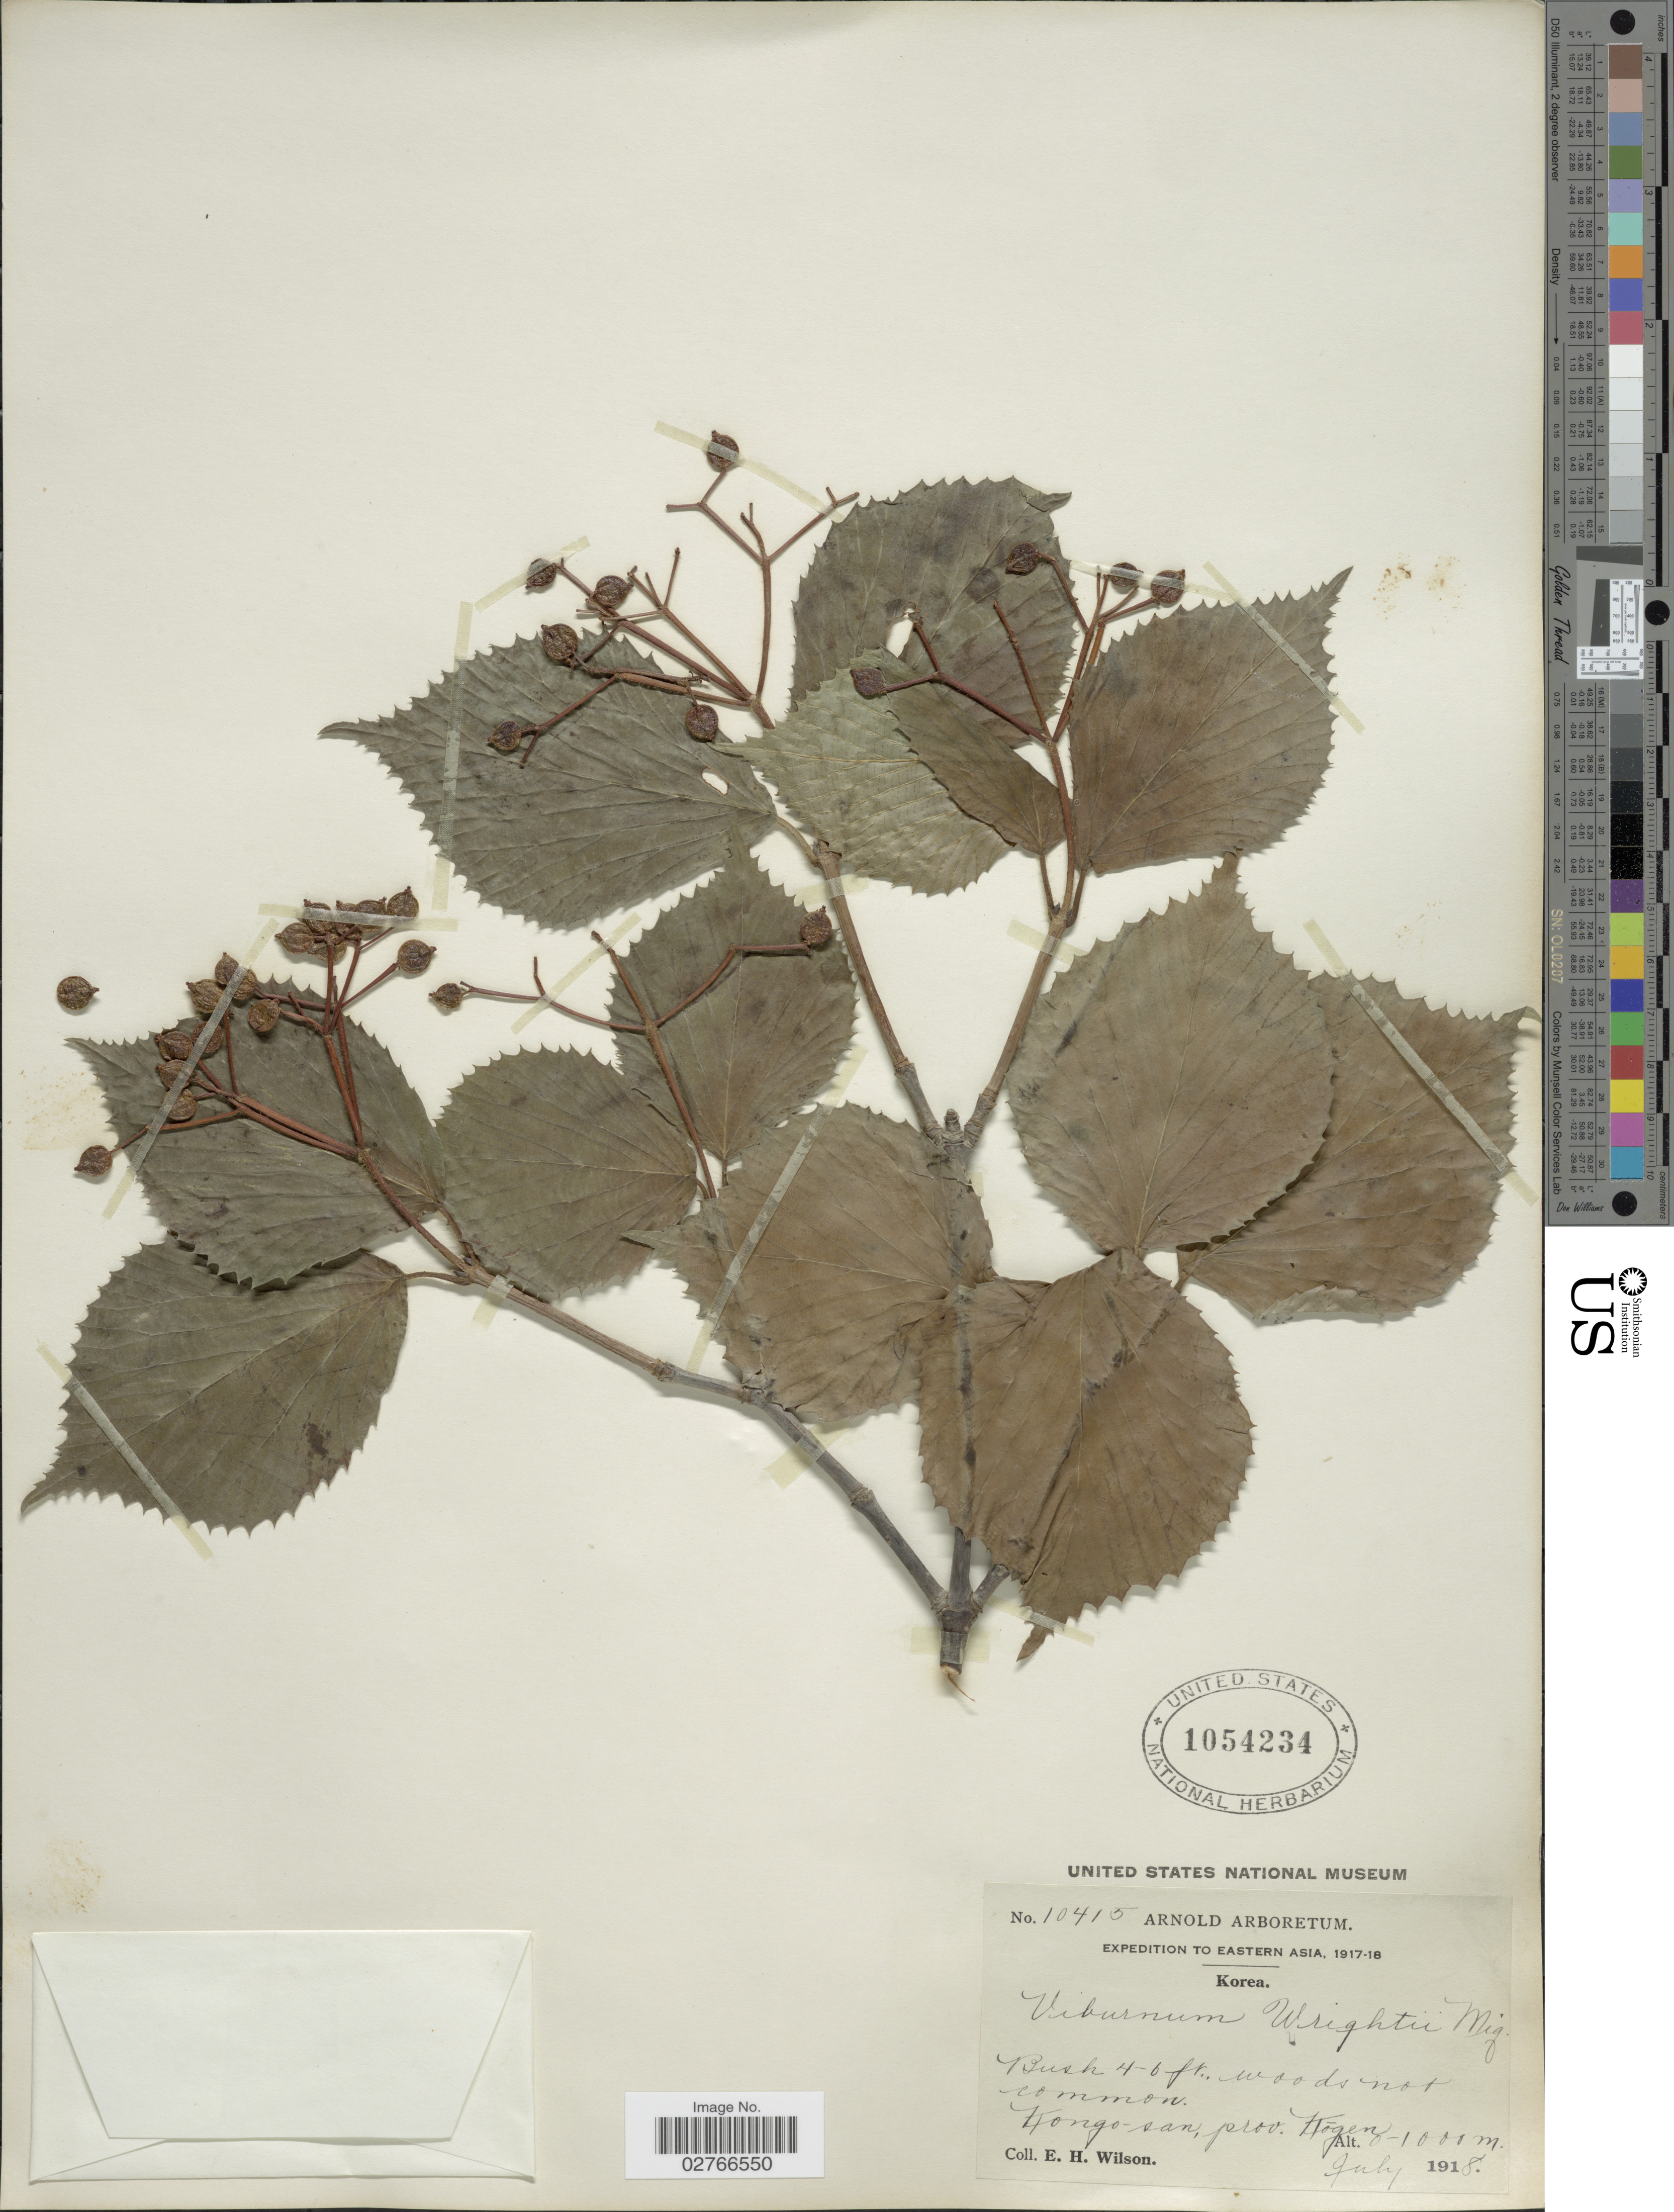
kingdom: Plantae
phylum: Tracheophyta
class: Magnoliopsida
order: Dipsacales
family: Viburnaceae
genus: Viburnum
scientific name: Viburnum wrightii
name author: Miq.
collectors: E. Wilson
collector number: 10415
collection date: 1918-07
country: North Korea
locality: Eastern Asia, Kongo-san, Prov. Kögen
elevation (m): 0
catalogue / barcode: US 1054234